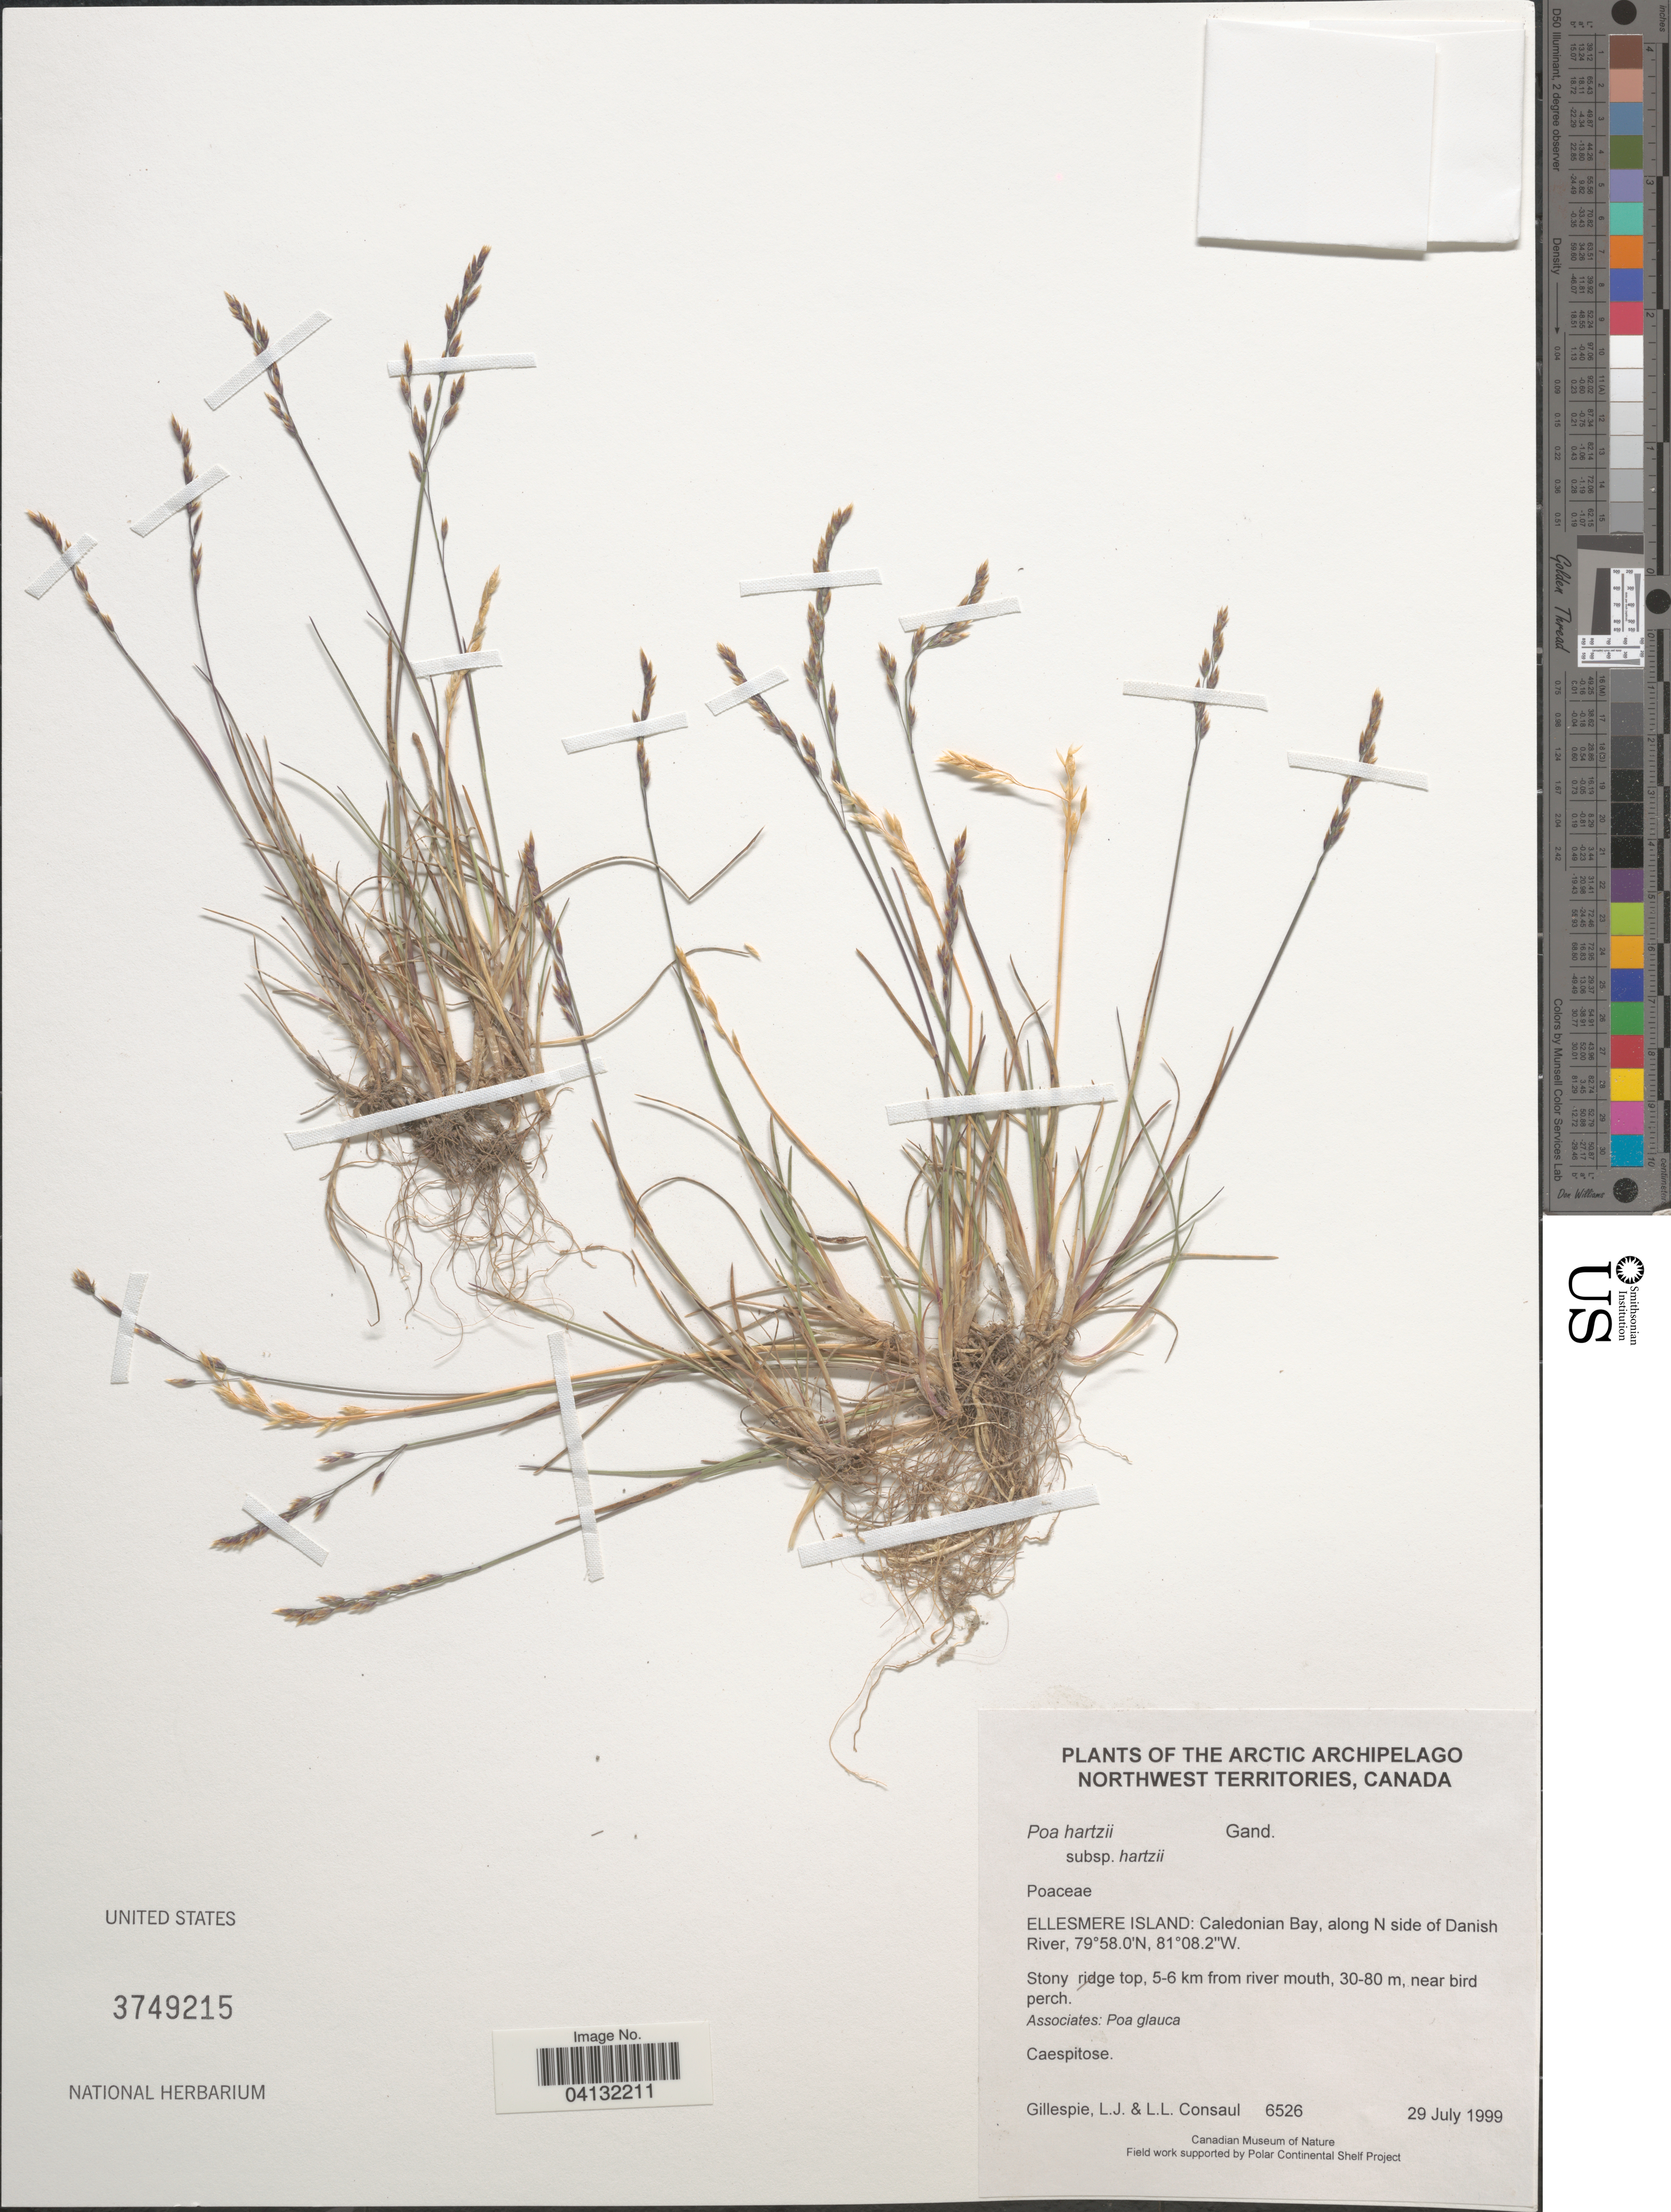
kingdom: Plantae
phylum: Tracheophyta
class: Liliopsida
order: Poales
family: Poaceae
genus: Poa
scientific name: Poa hartzii subsp. hartzii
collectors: L. Gillespie & L. Consaul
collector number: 6526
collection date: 1999-07-29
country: Canada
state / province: Northwest Territories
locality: Arctic Archipelago. Ellesmere Island: Caledonian Bay, along N side of Danish River. 5-6 km from river mouth.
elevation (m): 30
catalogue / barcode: US 3749215